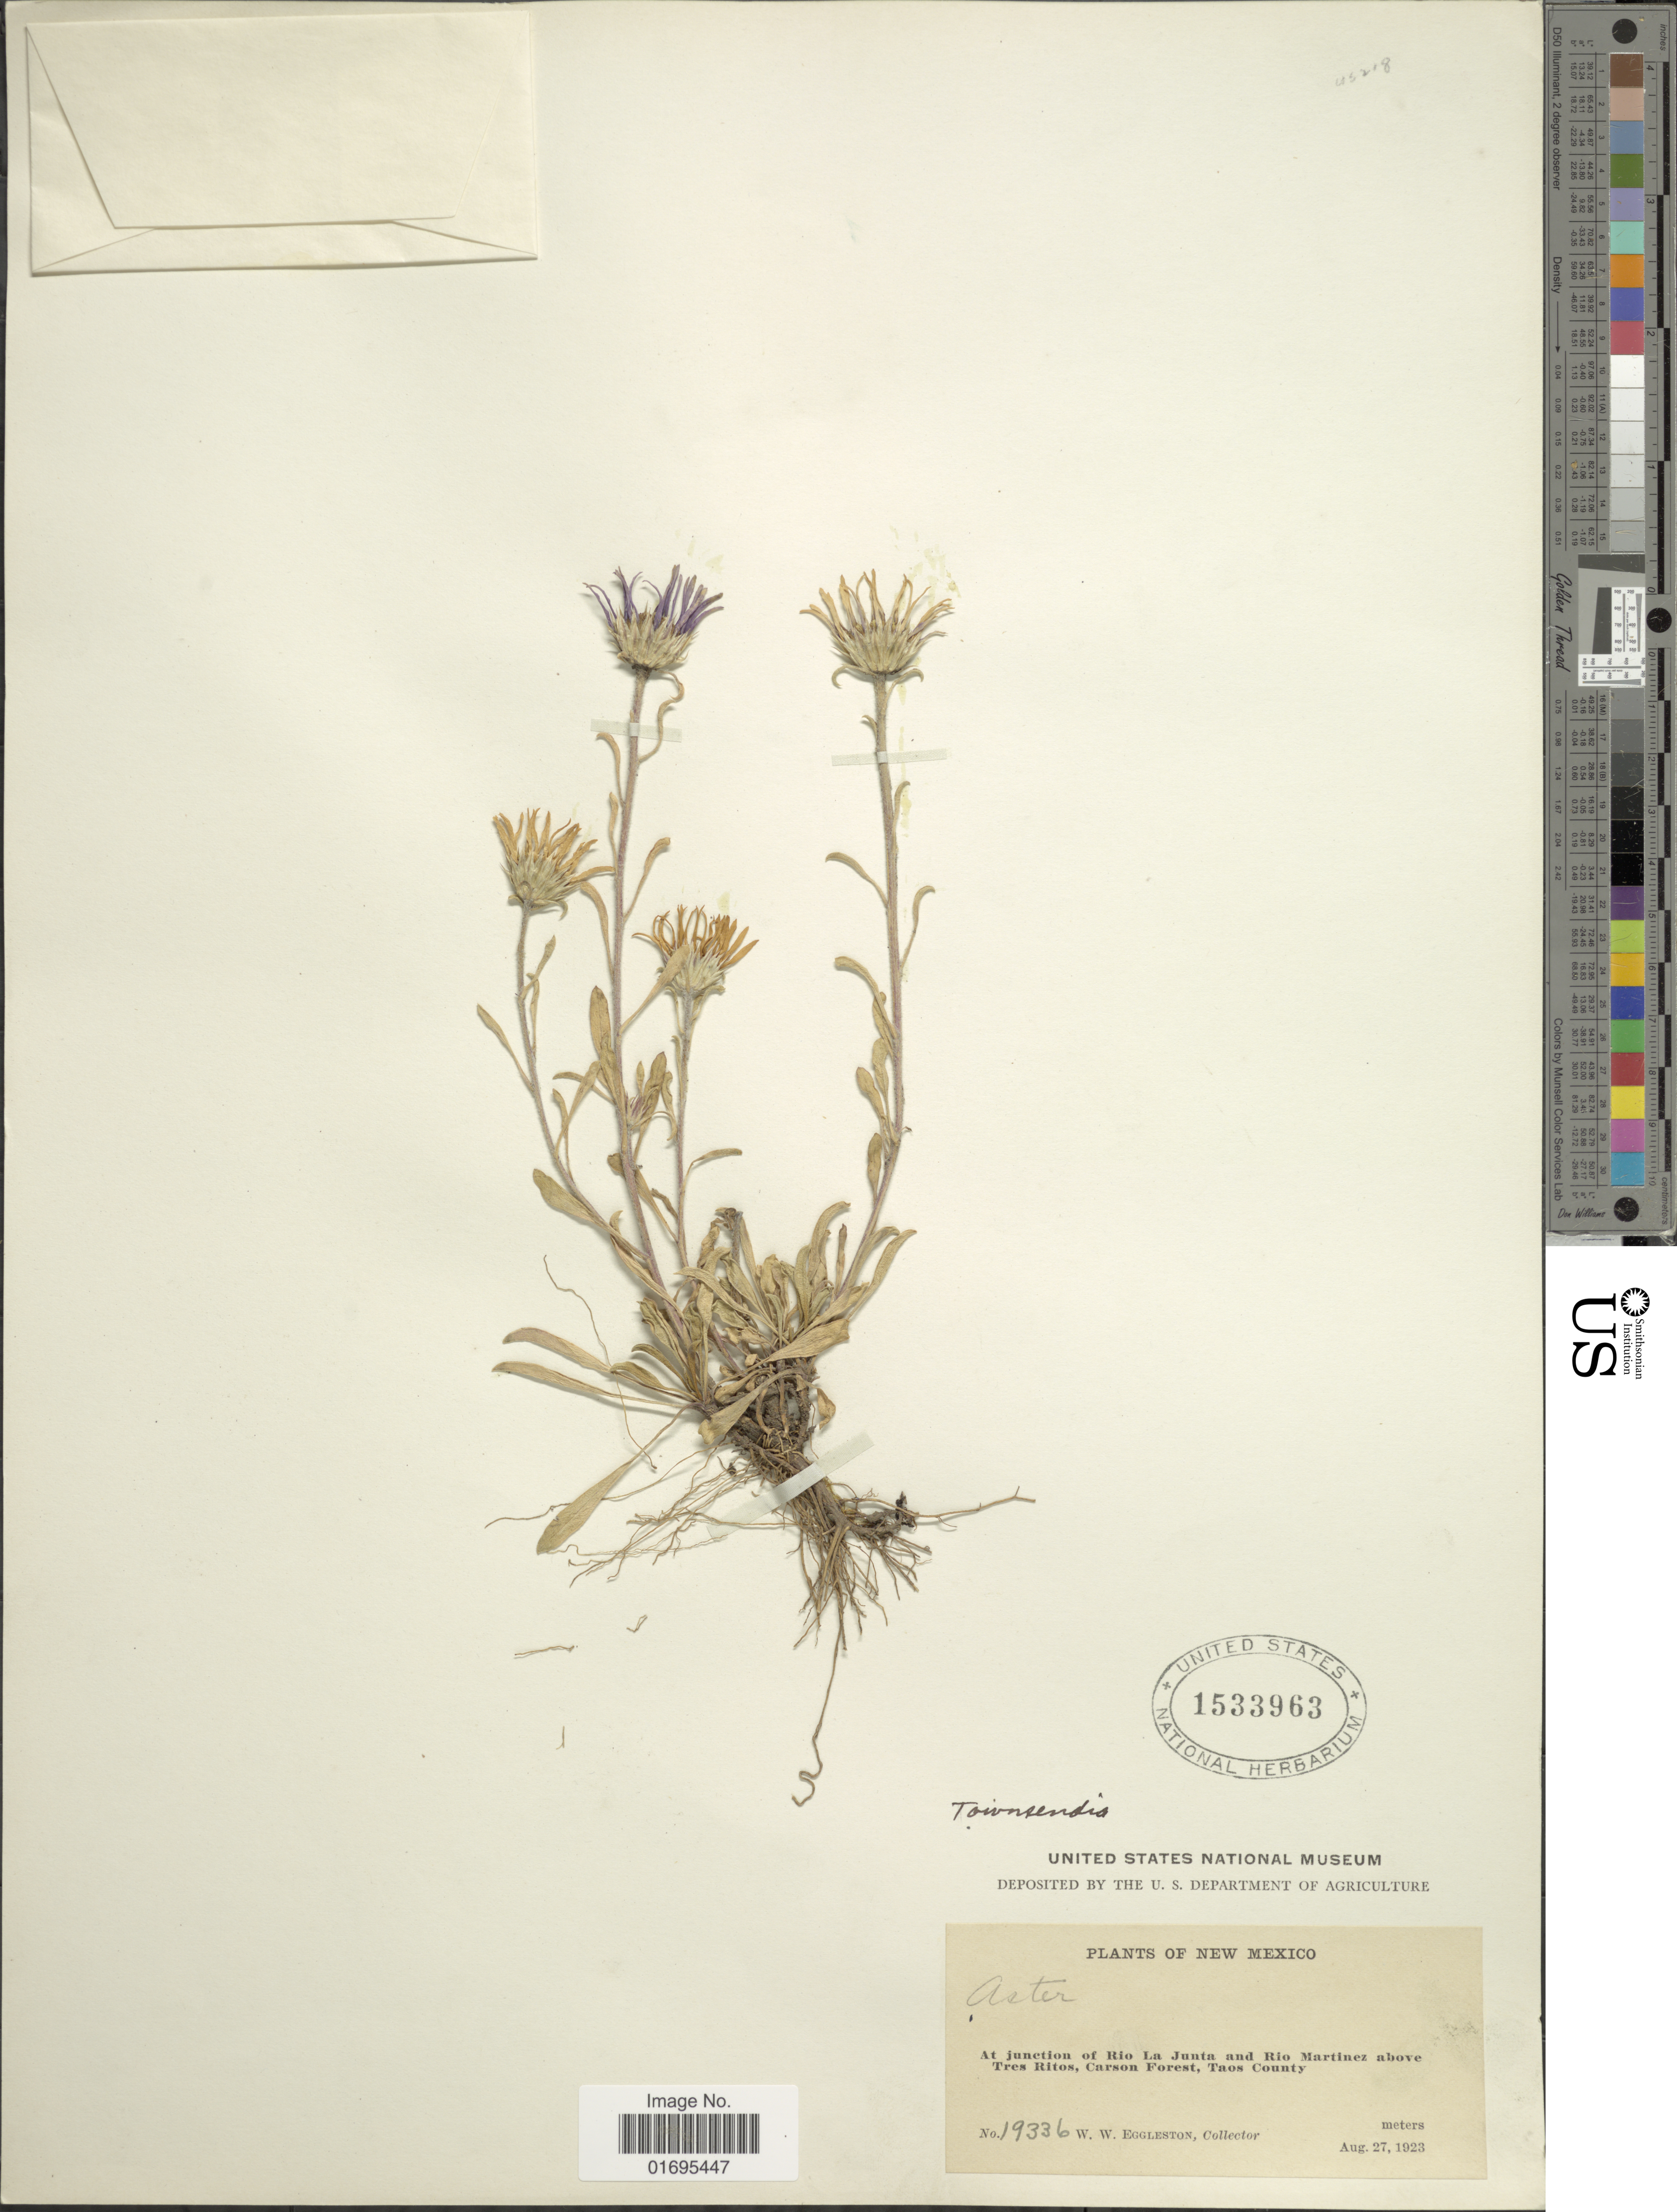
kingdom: Plantae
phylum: Tracheophyta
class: Magnoliopsida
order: Asterales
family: Asteraceae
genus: Townsendia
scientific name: Townsendia eximia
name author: A. Gray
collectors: W. W. Eggleston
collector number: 19336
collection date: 1923-08-27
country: United States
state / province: New Mexico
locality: At junction of Rio La Junta and Rio Martinez above Tres Ritos, Carson Forest, Taos County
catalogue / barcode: US 1533963